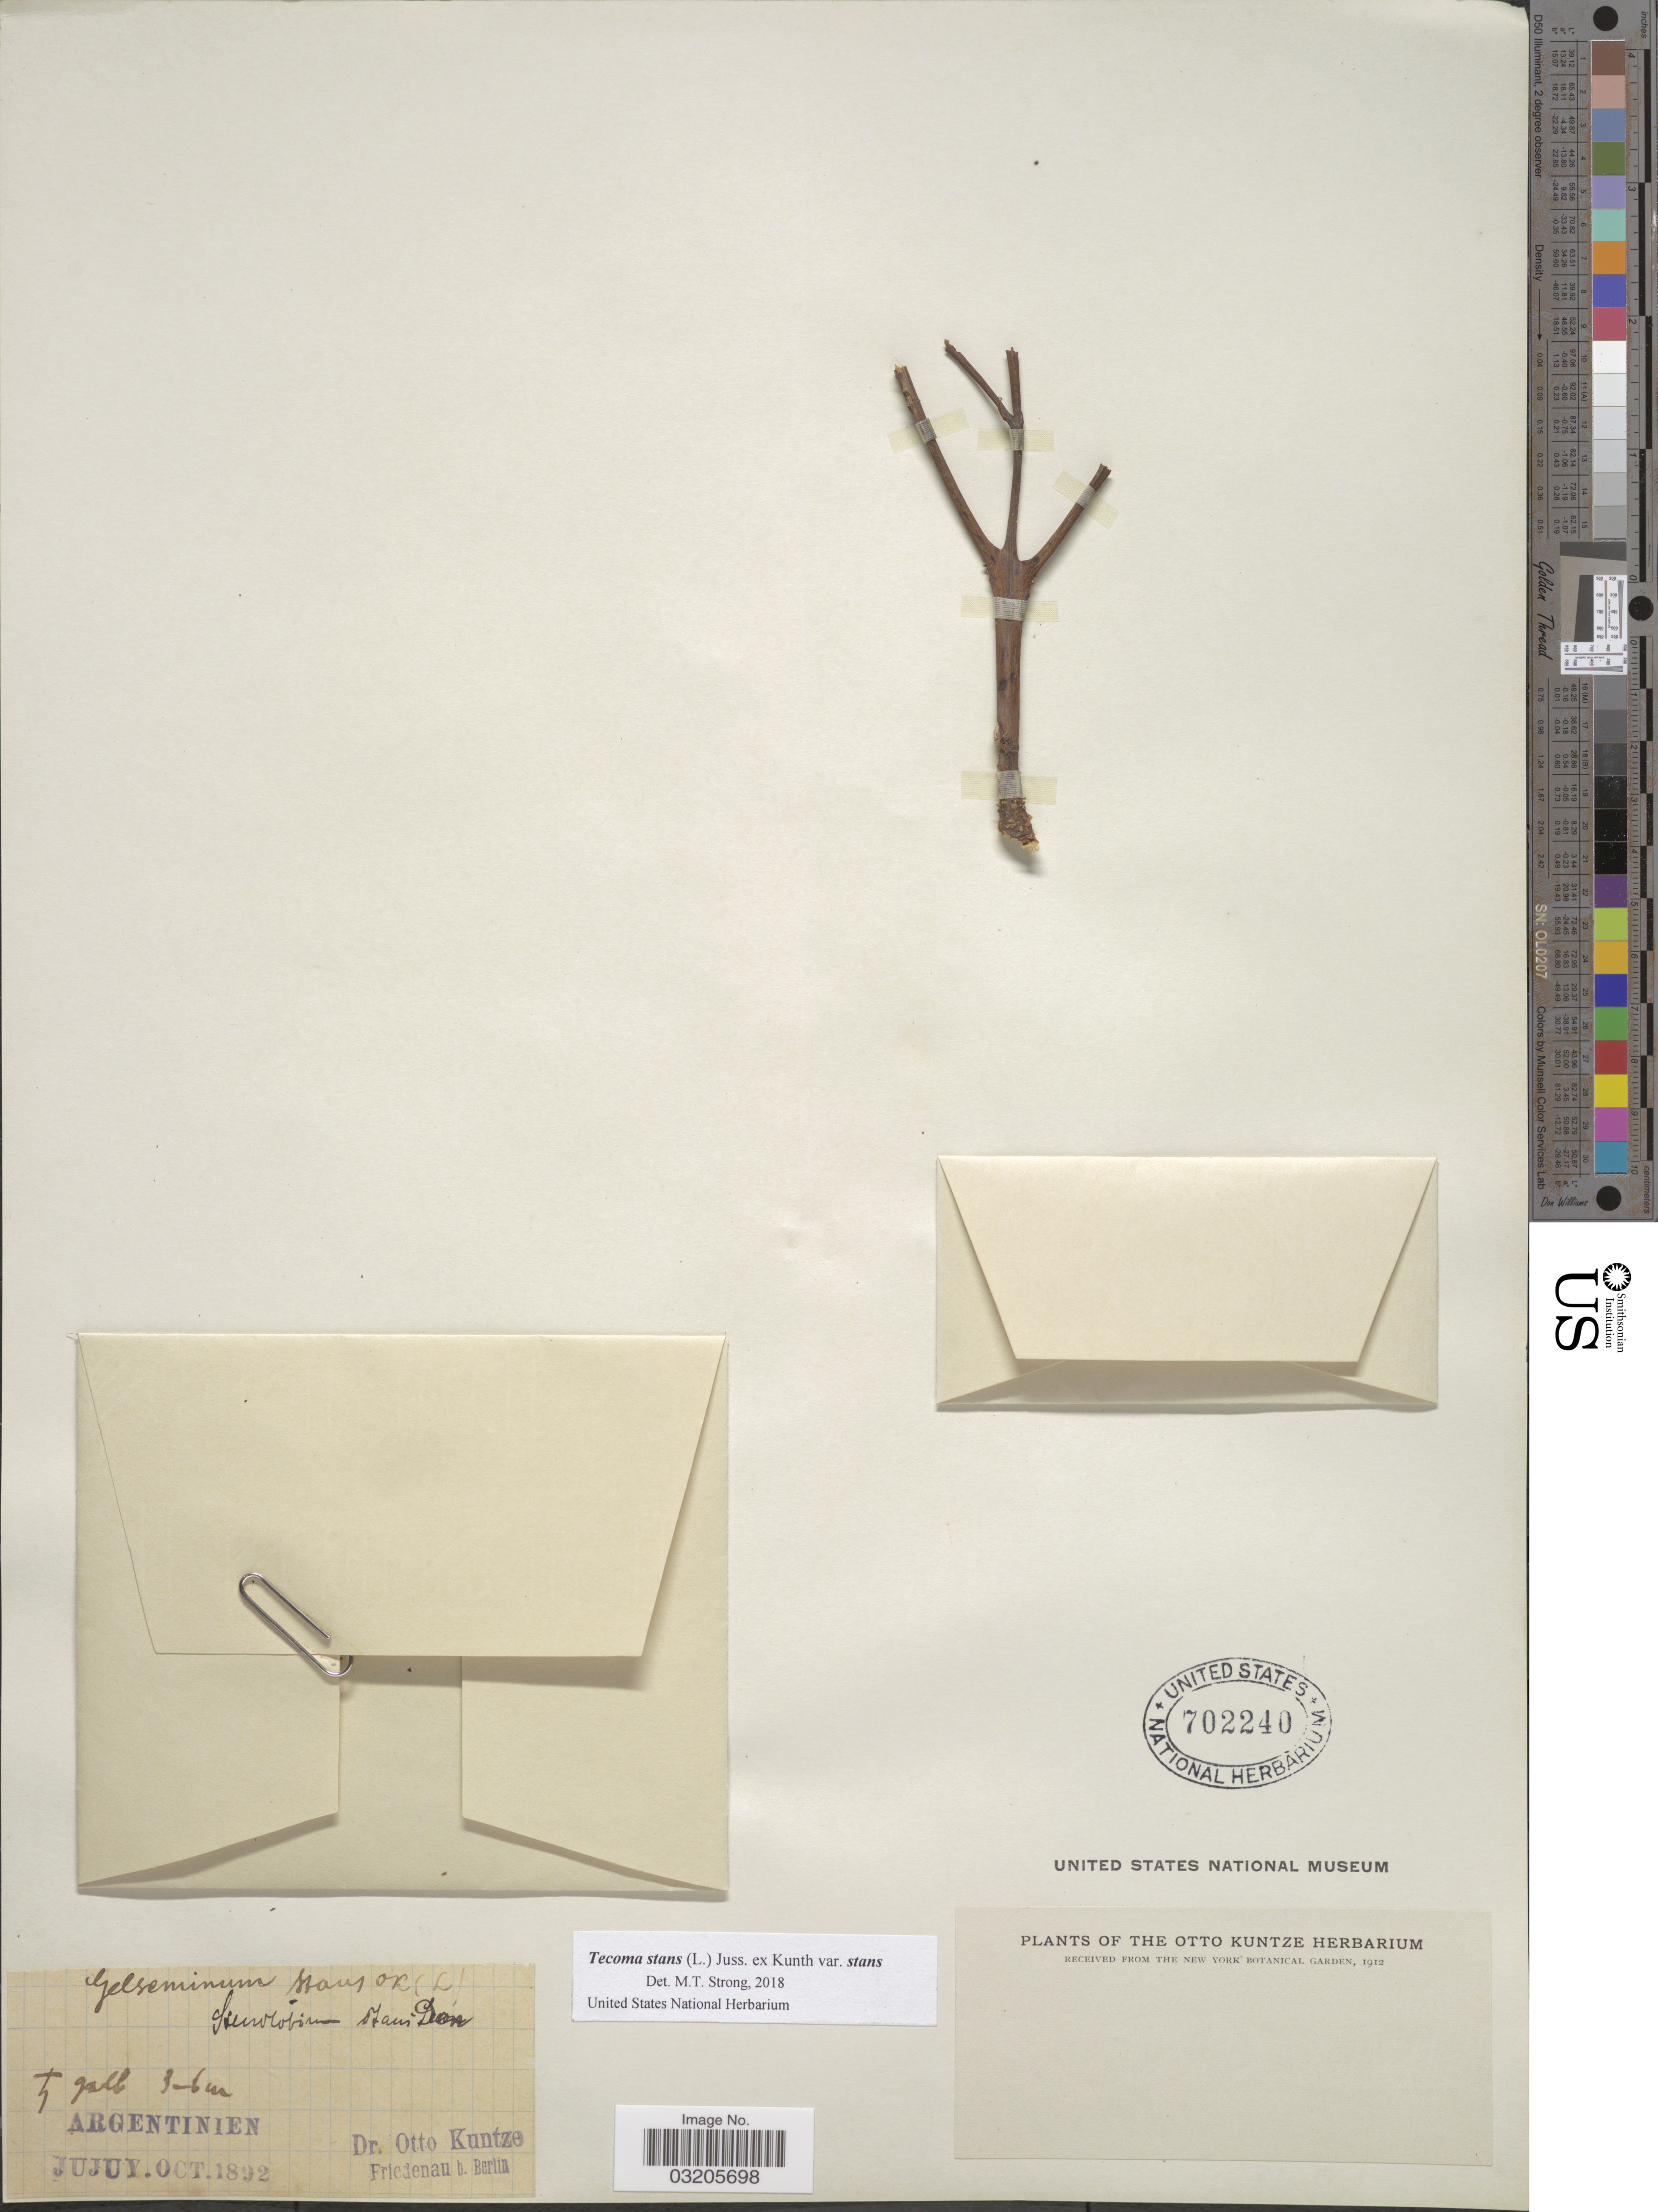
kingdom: Plantae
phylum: Tracheophyta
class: Magnoliopsida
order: Lamiales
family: Bignoniaceae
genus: Tecoma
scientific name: Tecoma stans var. stans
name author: (L.) Juss. ex Kunth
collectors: C.E.O. Kuntze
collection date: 1892-10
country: Argentina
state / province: Jujuy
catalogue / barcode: US 702240